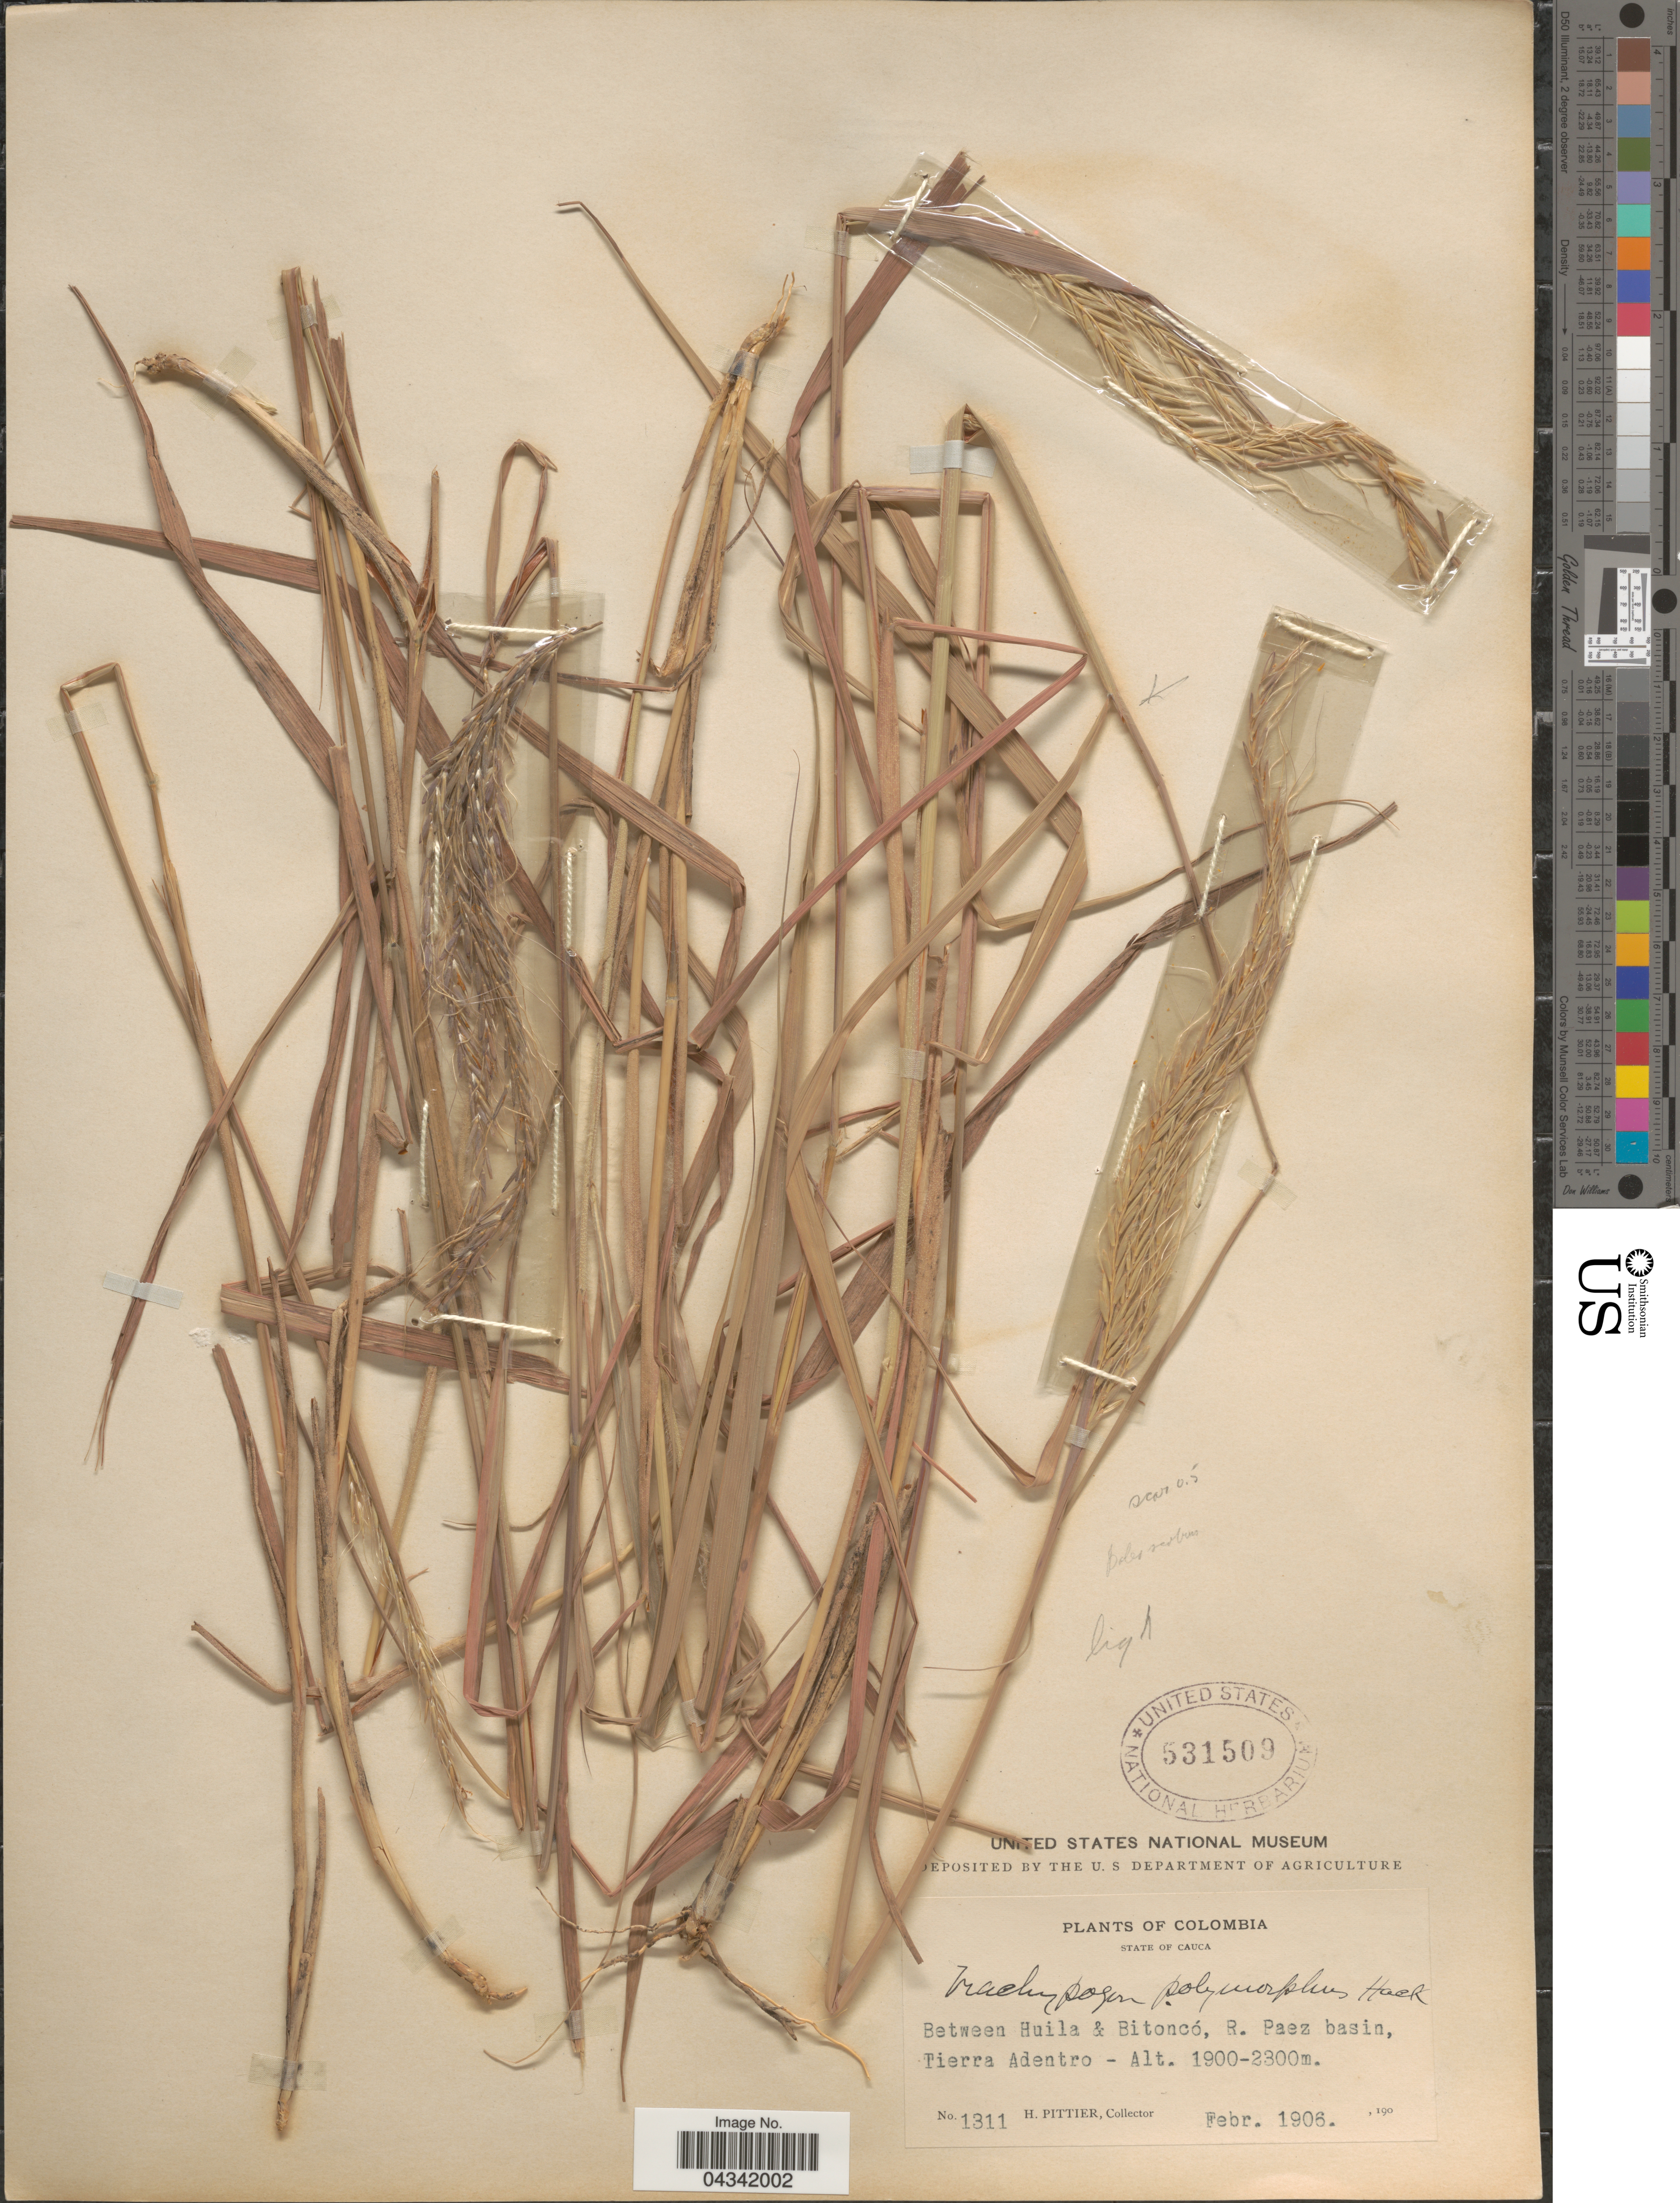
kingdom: Plantae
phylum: Tracheophyta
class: Liliopsida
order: Poales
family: Poaceae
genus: Trachypogon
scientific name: Trachypogon spicatus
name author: (L. f.) Kuntze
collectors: H. F. Pittier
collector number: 1311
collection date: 1906-02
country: Colombia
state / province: Cauca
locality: Between Huila & Bitoncó, R. Paez basin, Tierra Adentro.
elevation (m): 1900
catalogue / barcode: US 531509